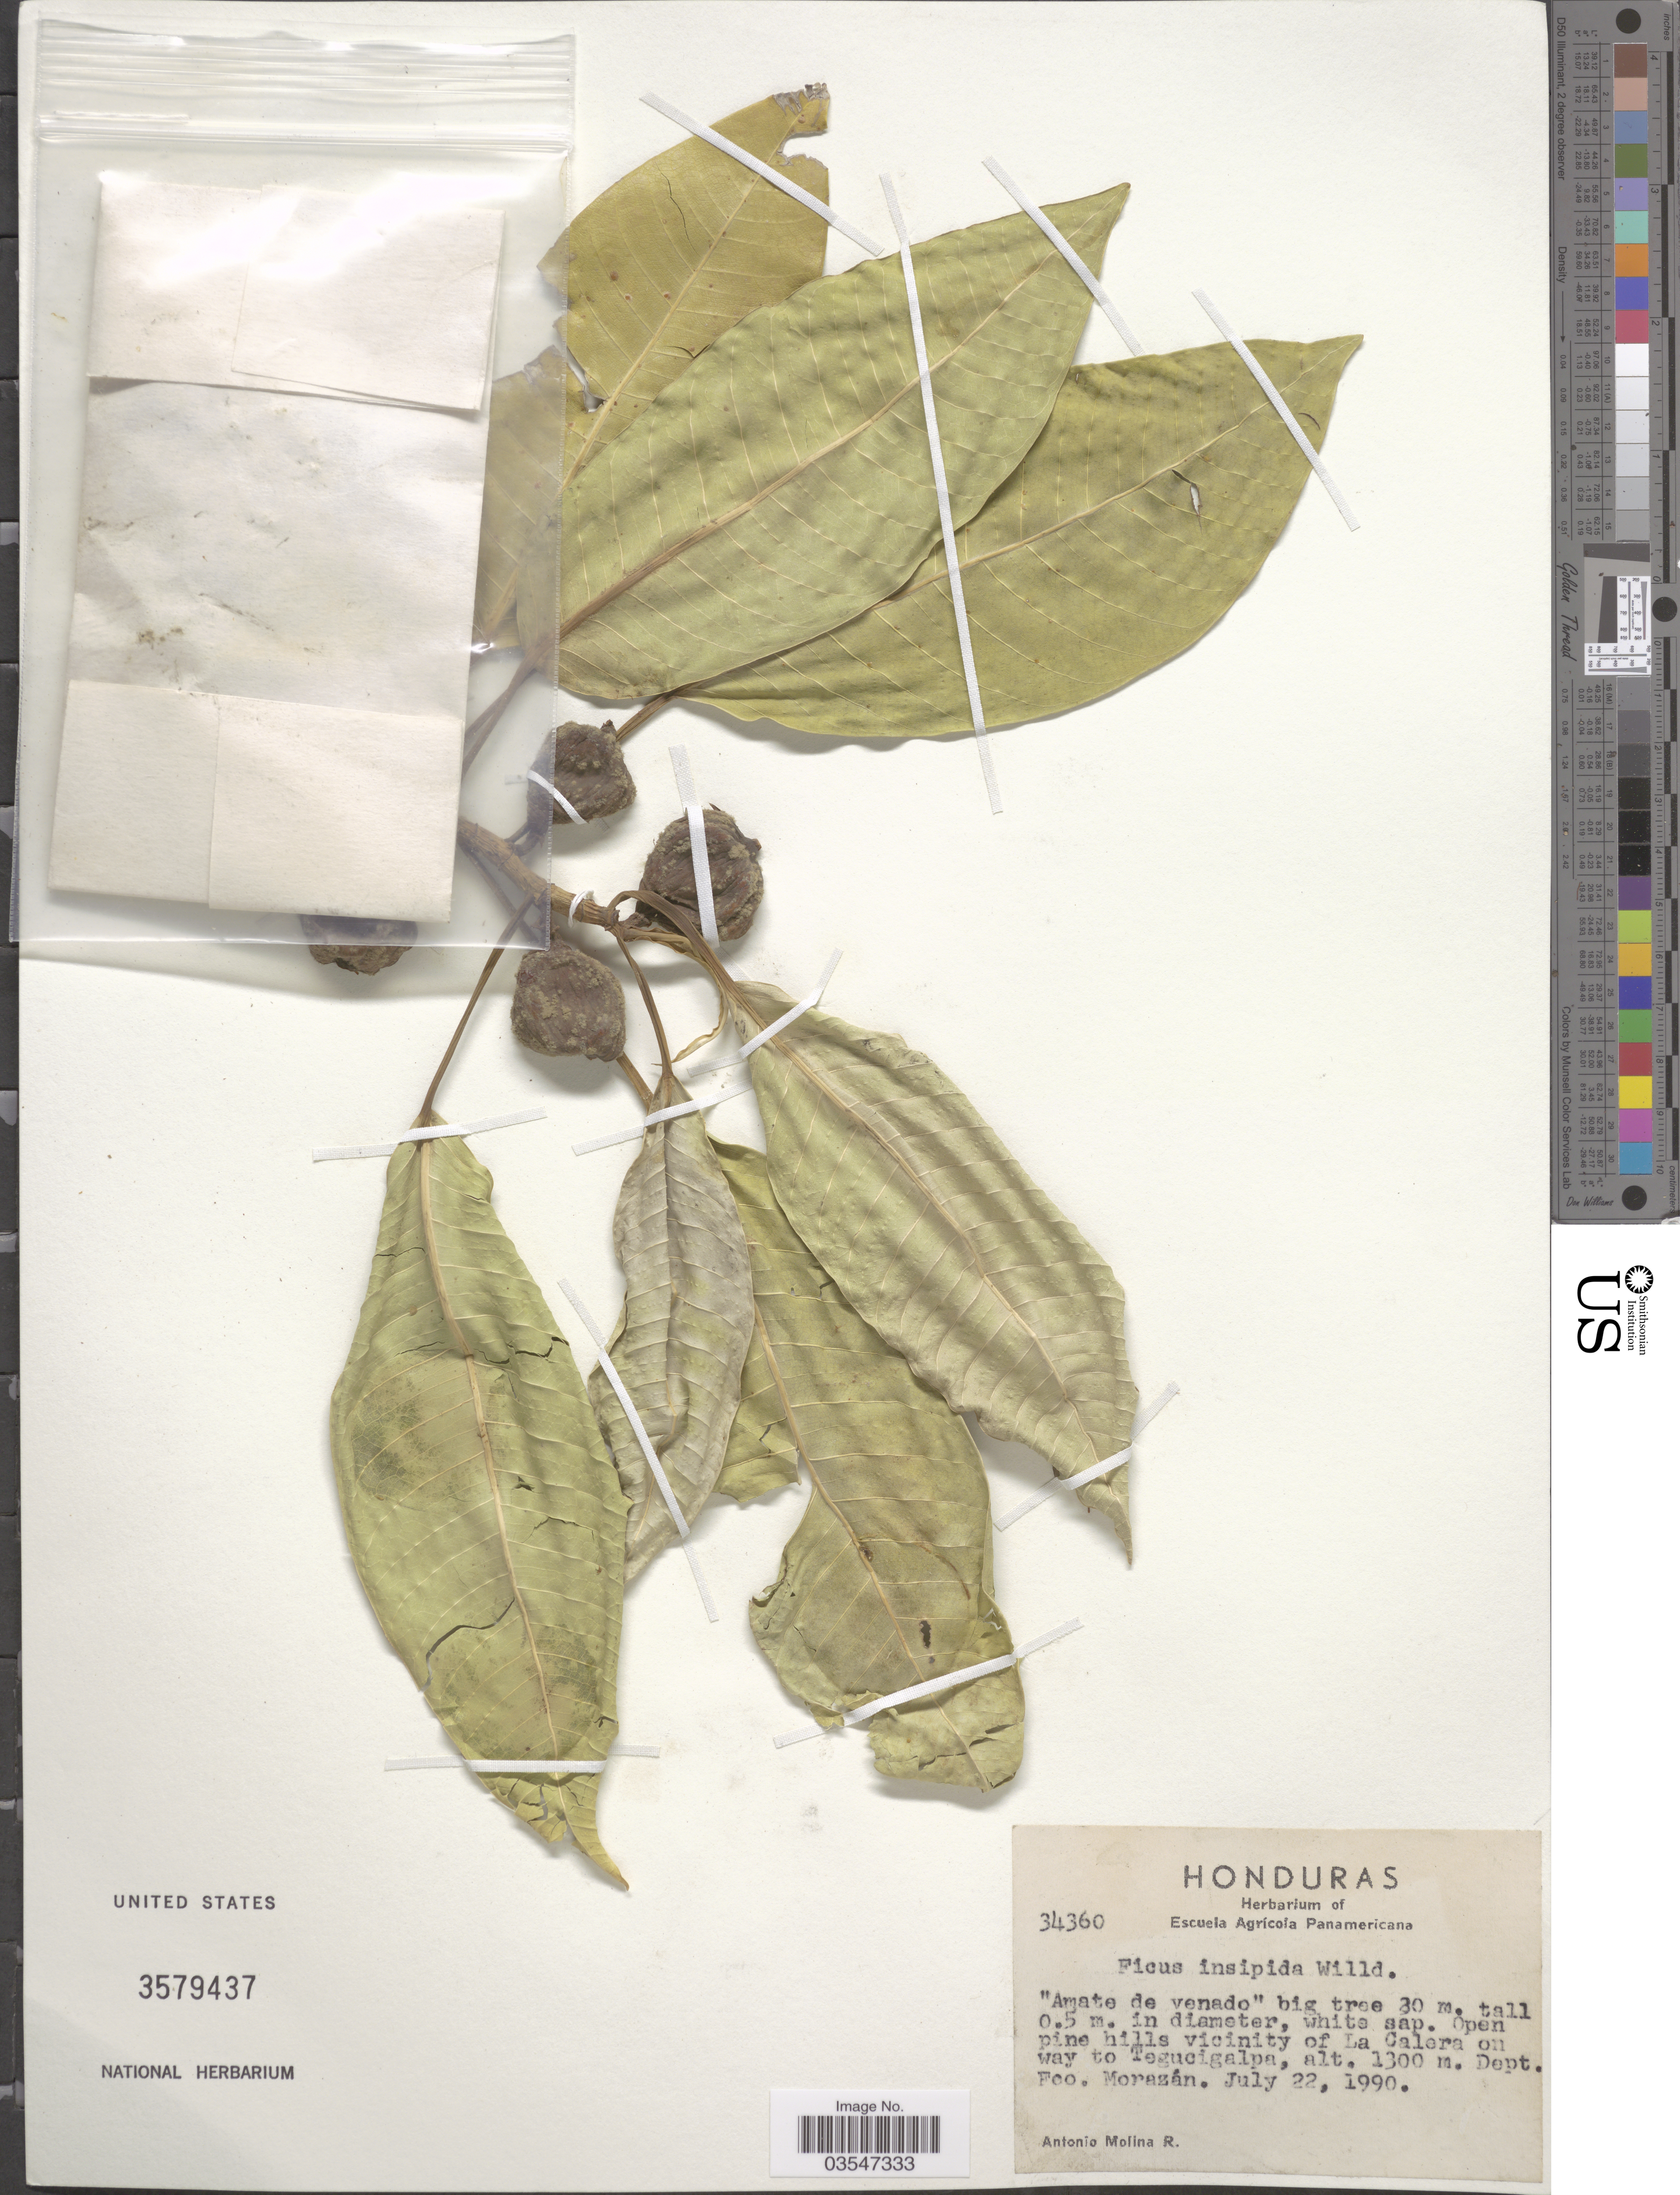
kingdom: Plantae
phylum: Tracheophyta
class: Magnoliopsida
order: Rosales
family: Moraceae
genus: Ficus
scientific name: Ficus insipida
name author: Willd.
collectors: A. Molina R.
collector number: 34360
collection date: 1990-07-22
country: Honduras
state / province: Fco. Morazán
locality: Open pine hills vicinity of La Calera on way to Tegucigalpa, Dept. Fco. Morazán.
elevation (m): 1300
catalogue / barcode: US 3579437